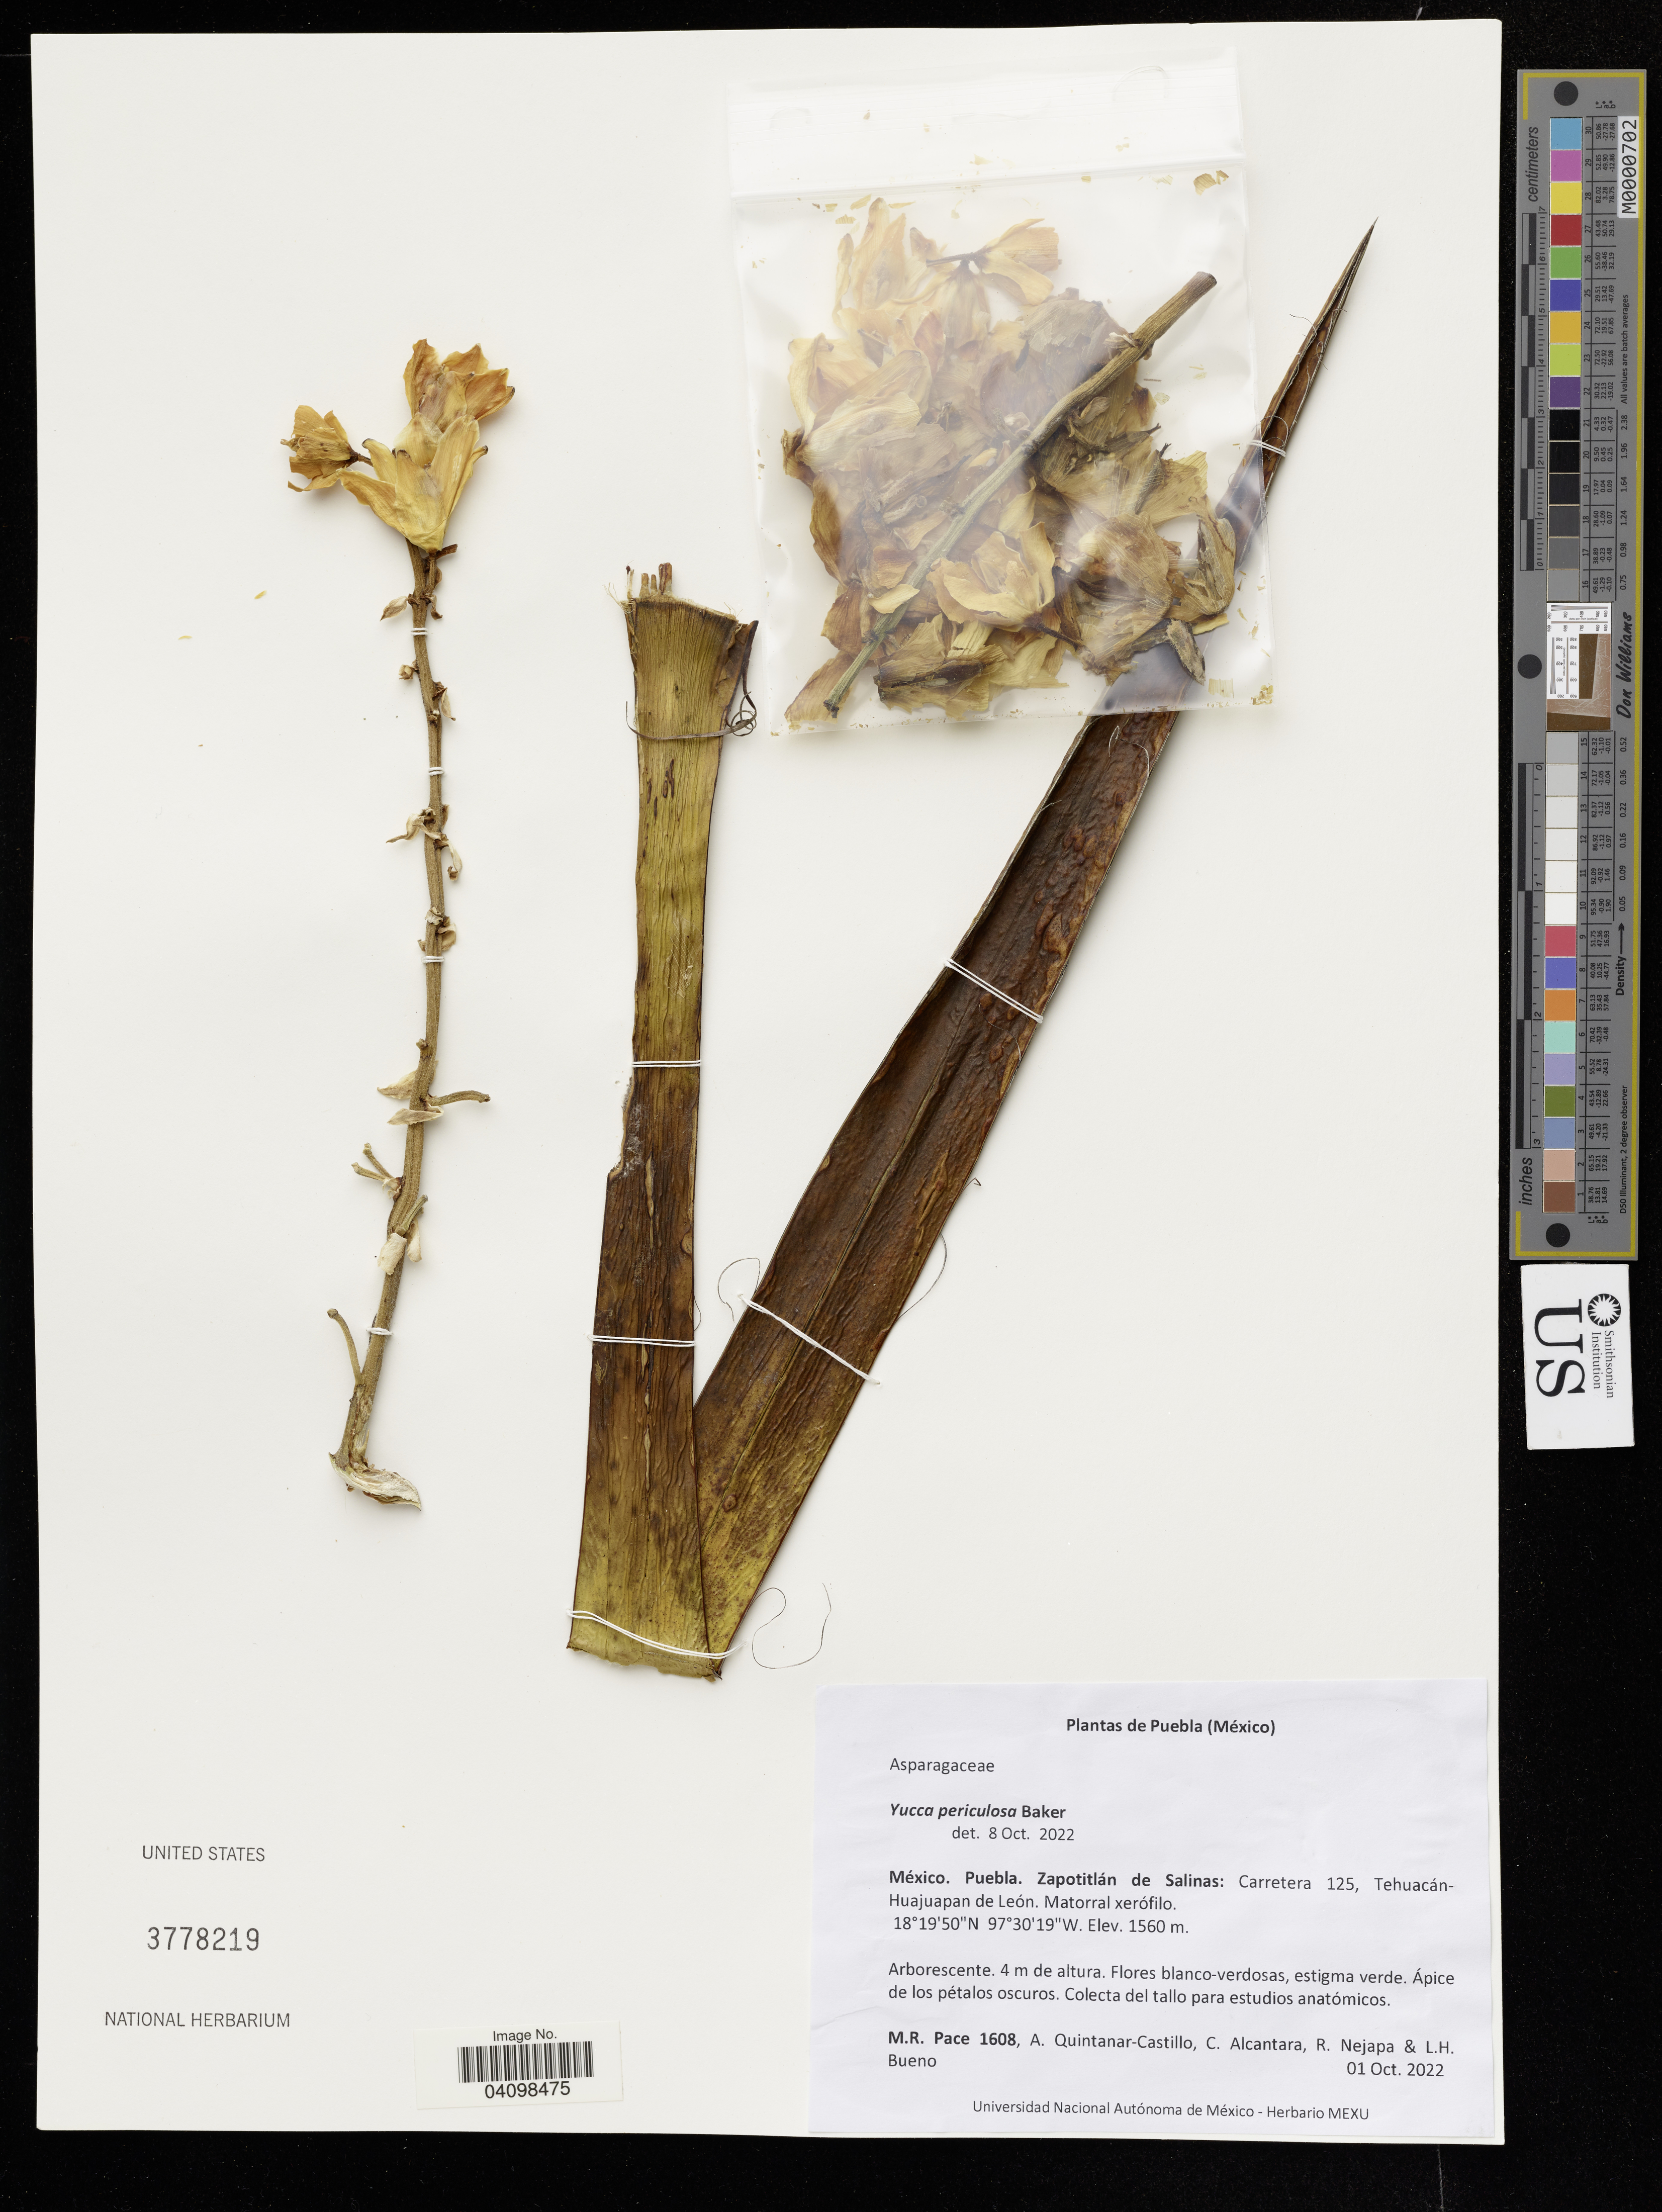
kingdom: Plantae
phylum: Tracheophyta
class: Liliopsida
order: Asparagales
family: Asparagaceae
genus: Yucca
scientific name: Yucca periculosa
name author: Baker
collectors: M. Pace, A. Quintanar Castillo, C. Alcantara & R. Nejapa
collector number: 1608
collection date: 2022-10-01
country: Mexico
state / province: Puebla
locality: Zapotitlán de Salinas: Carretera 125, Tehuacán-Huajuapan de León.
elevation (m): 1560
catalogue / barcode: US 3778219